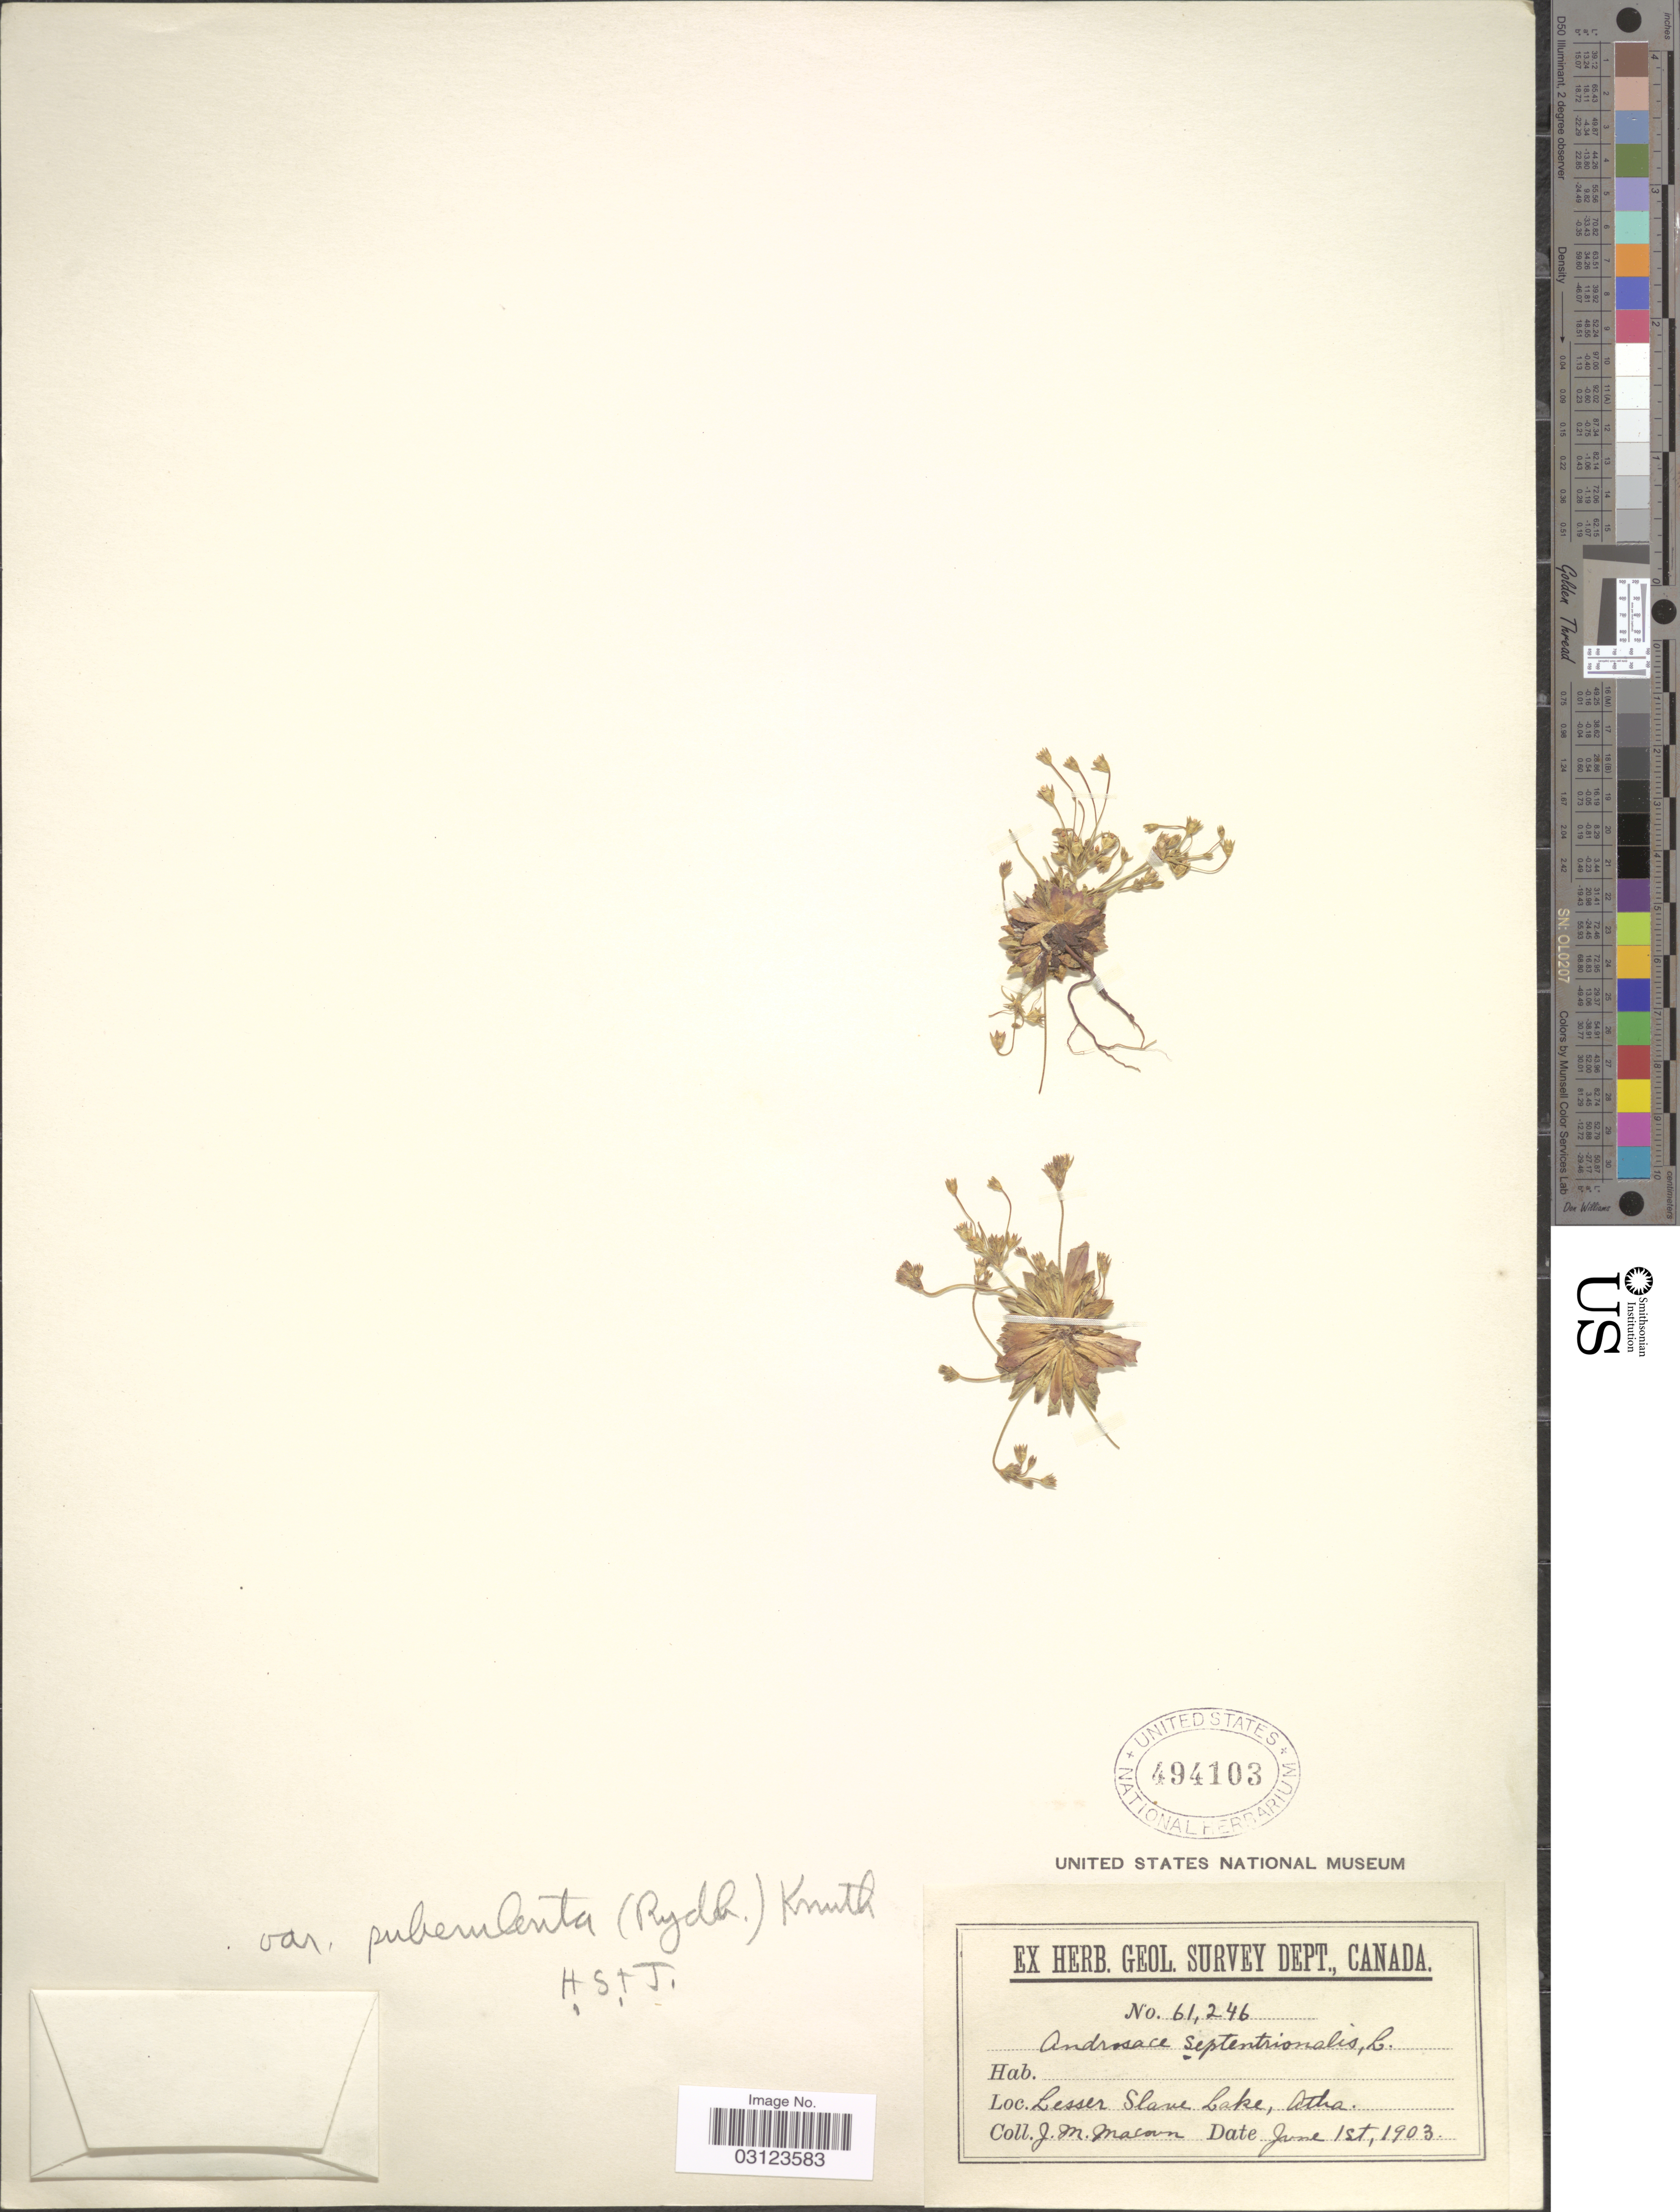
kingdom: Plantae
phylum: Tracheophyta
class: Magnoliopsida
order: Ericales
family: Primulaceae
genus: Androsace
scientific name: Androsace septentrionalis var. puberulenta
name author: (Rydb.) R. Knuth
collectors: J. M. Macoun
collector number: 61246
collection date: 1903-06-01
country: Canada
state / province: Alberta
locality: Lesser Slave Lake, Atha.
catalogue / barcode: US 494103